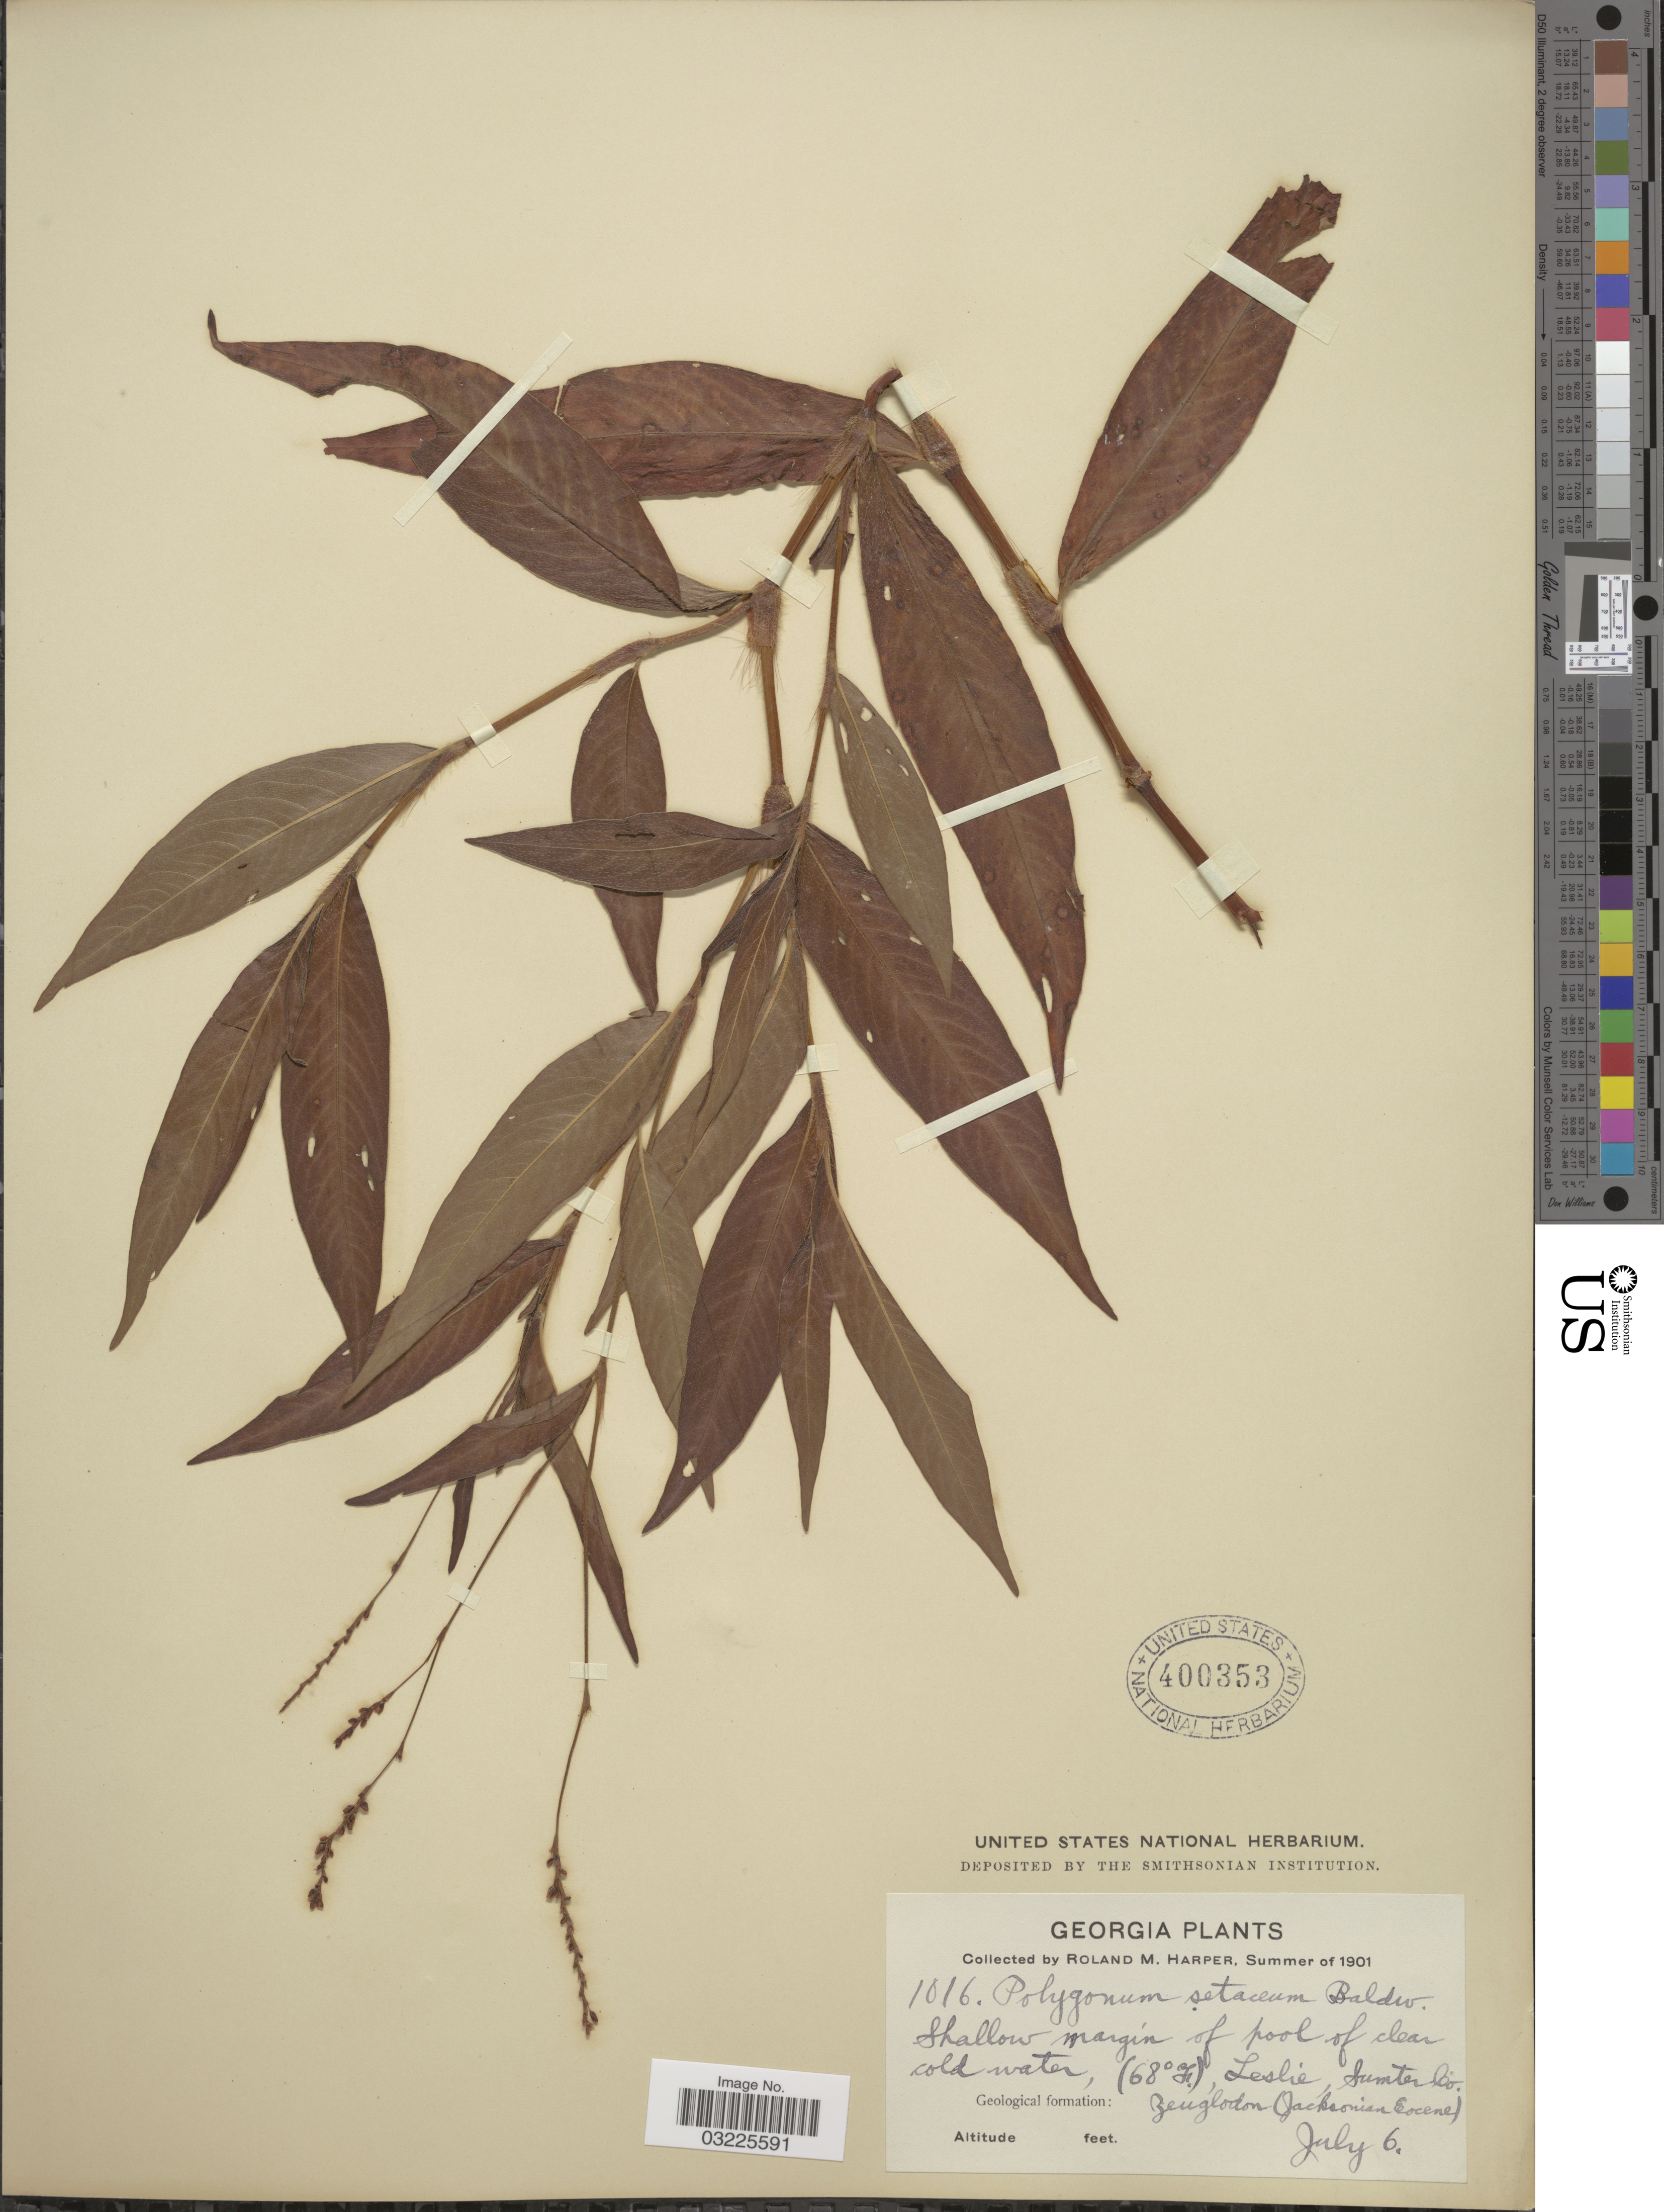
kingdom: Plantae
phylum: Tracheophyta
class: Magnoliopsida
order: Caryophyllales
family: Polygonaceae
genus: Persicaria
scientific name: Persicaria setacea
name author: Small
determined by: Atha, D. E.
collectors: R. M. Harper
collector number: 1016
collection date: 1901-07-06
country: United States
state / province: Georgia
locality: Leslie, Sumter Co. Geologrmation: zeuglodon (Jacksonian Eocene)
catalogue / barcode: US 400353